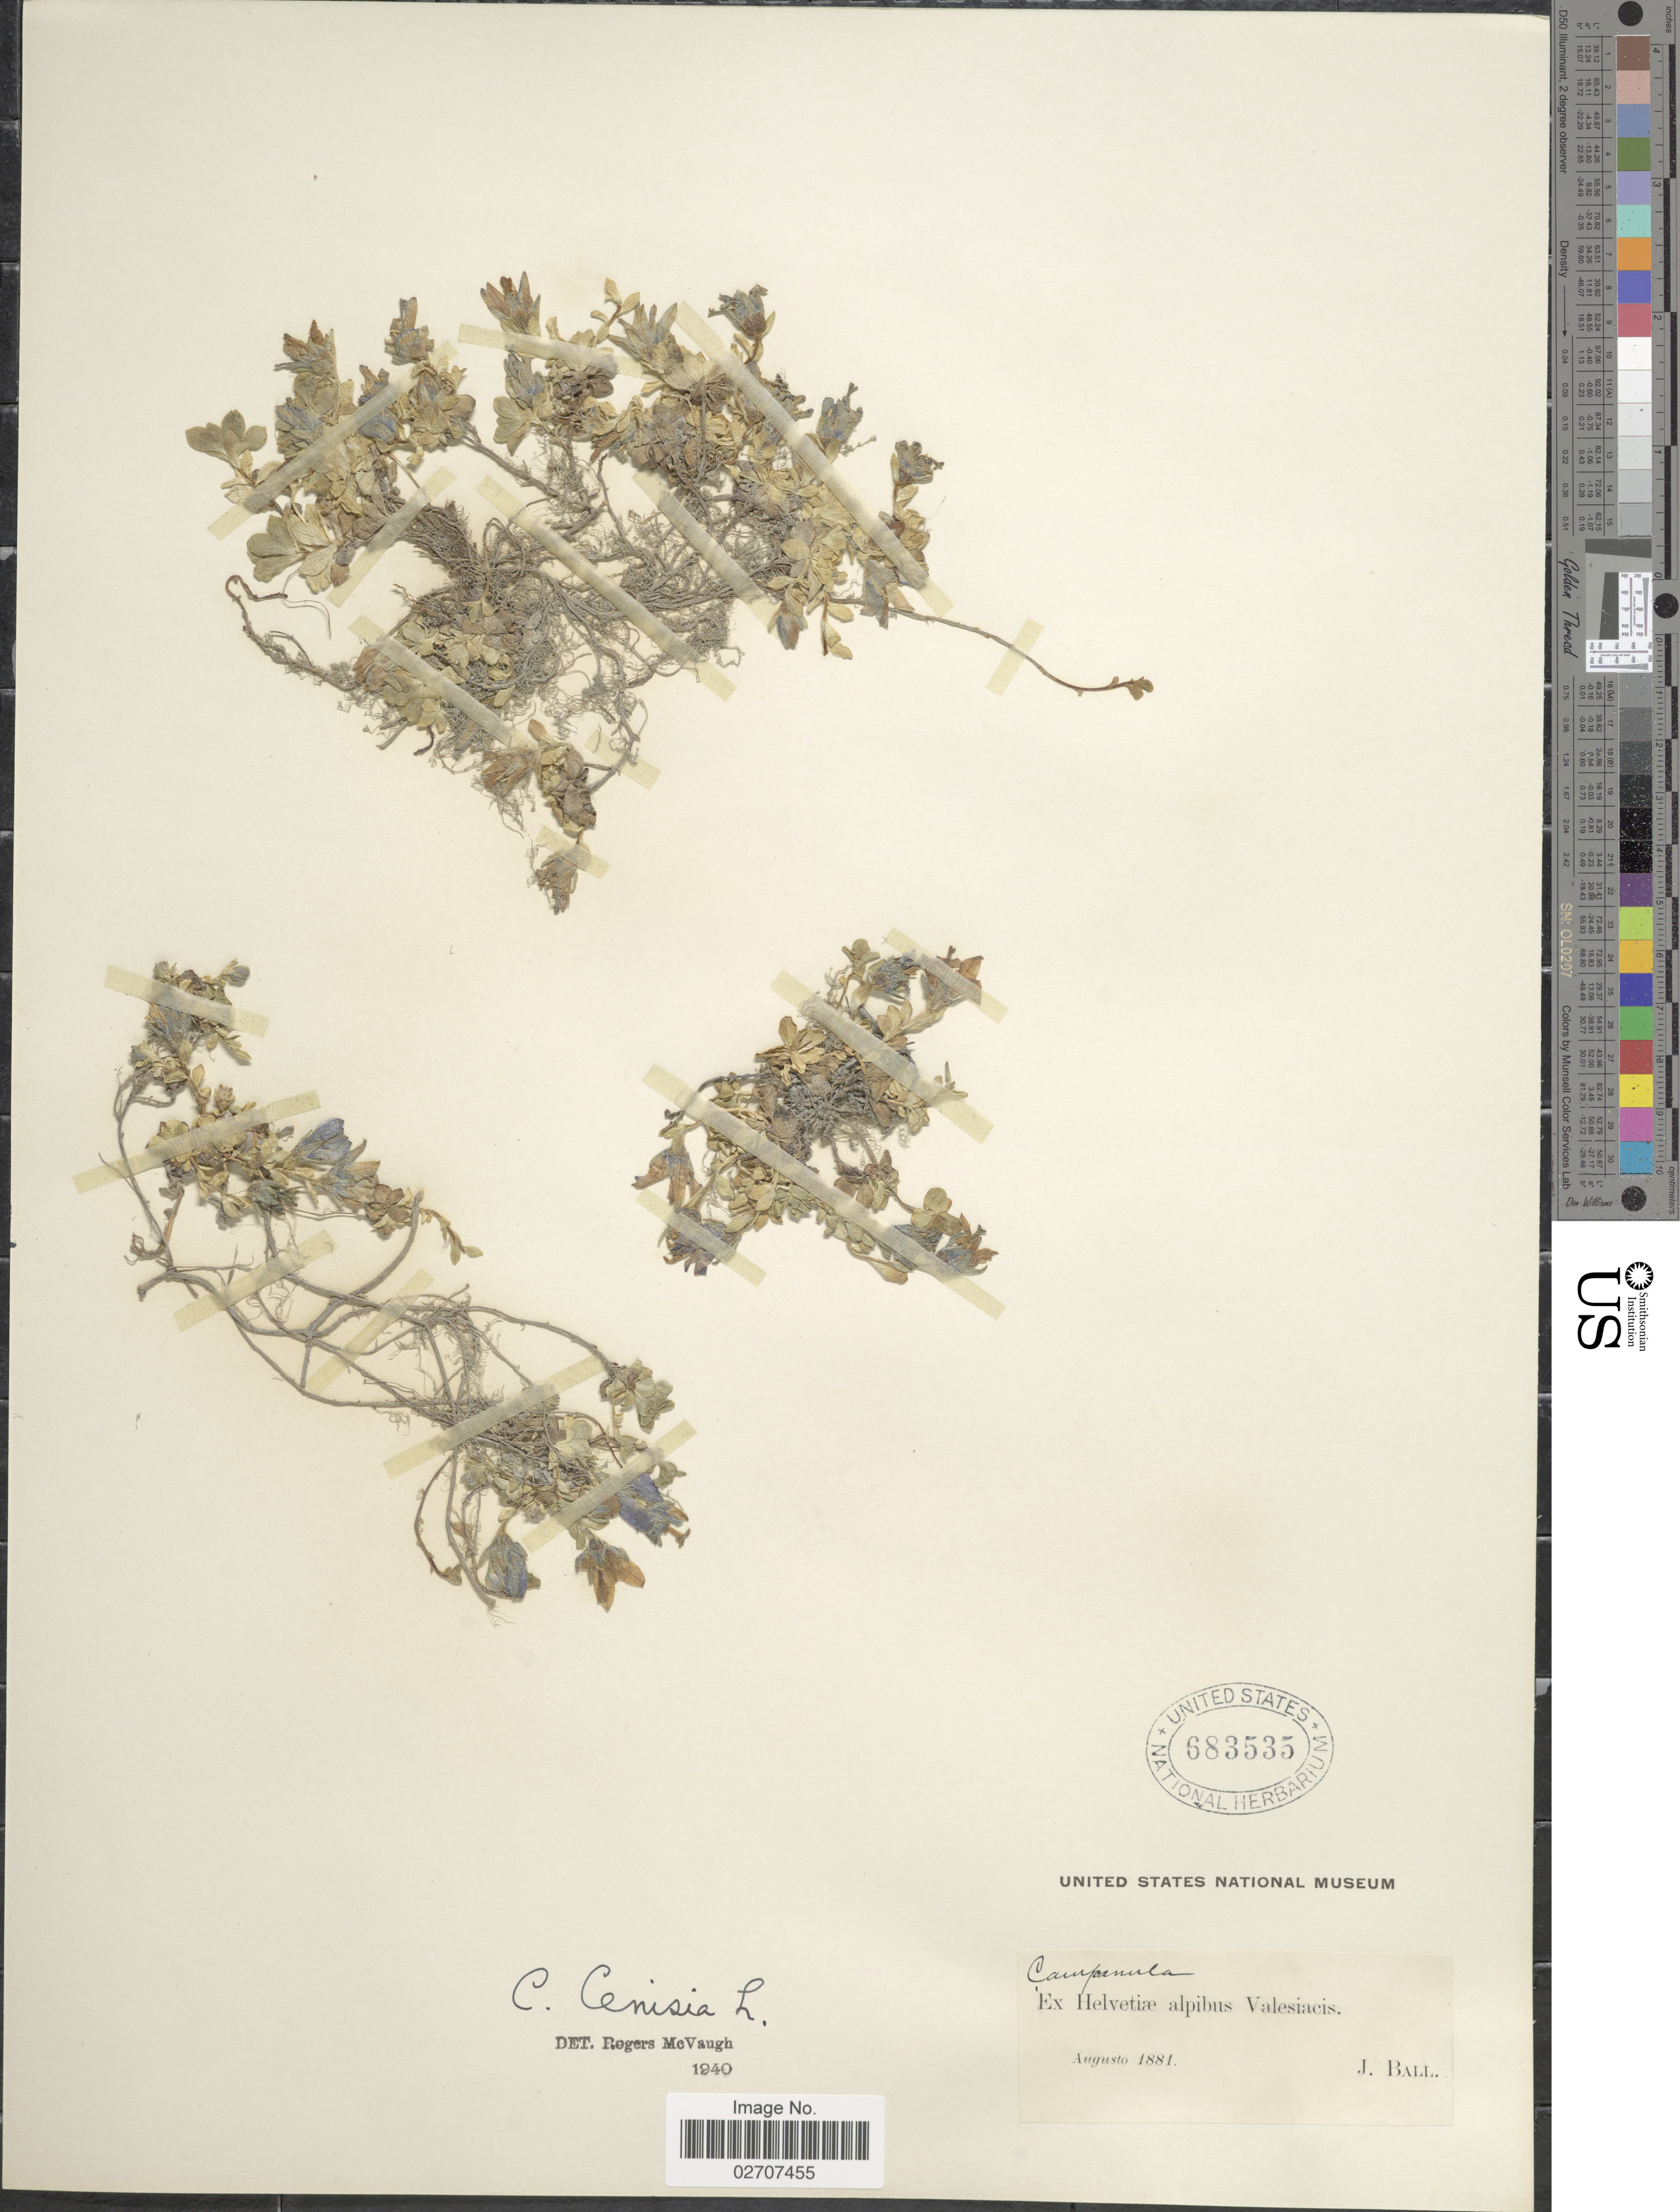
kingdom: Plantae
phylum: Tracheophyta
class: Magnoliopsida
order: Asterales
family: Campanulaceae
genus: Campanula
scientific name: Campanula cenisia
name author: L.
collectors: J. Ball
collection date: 1881-08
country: Switzerland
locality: Ex Helvetiae alpibus Valesiacis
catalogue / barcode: US 683535